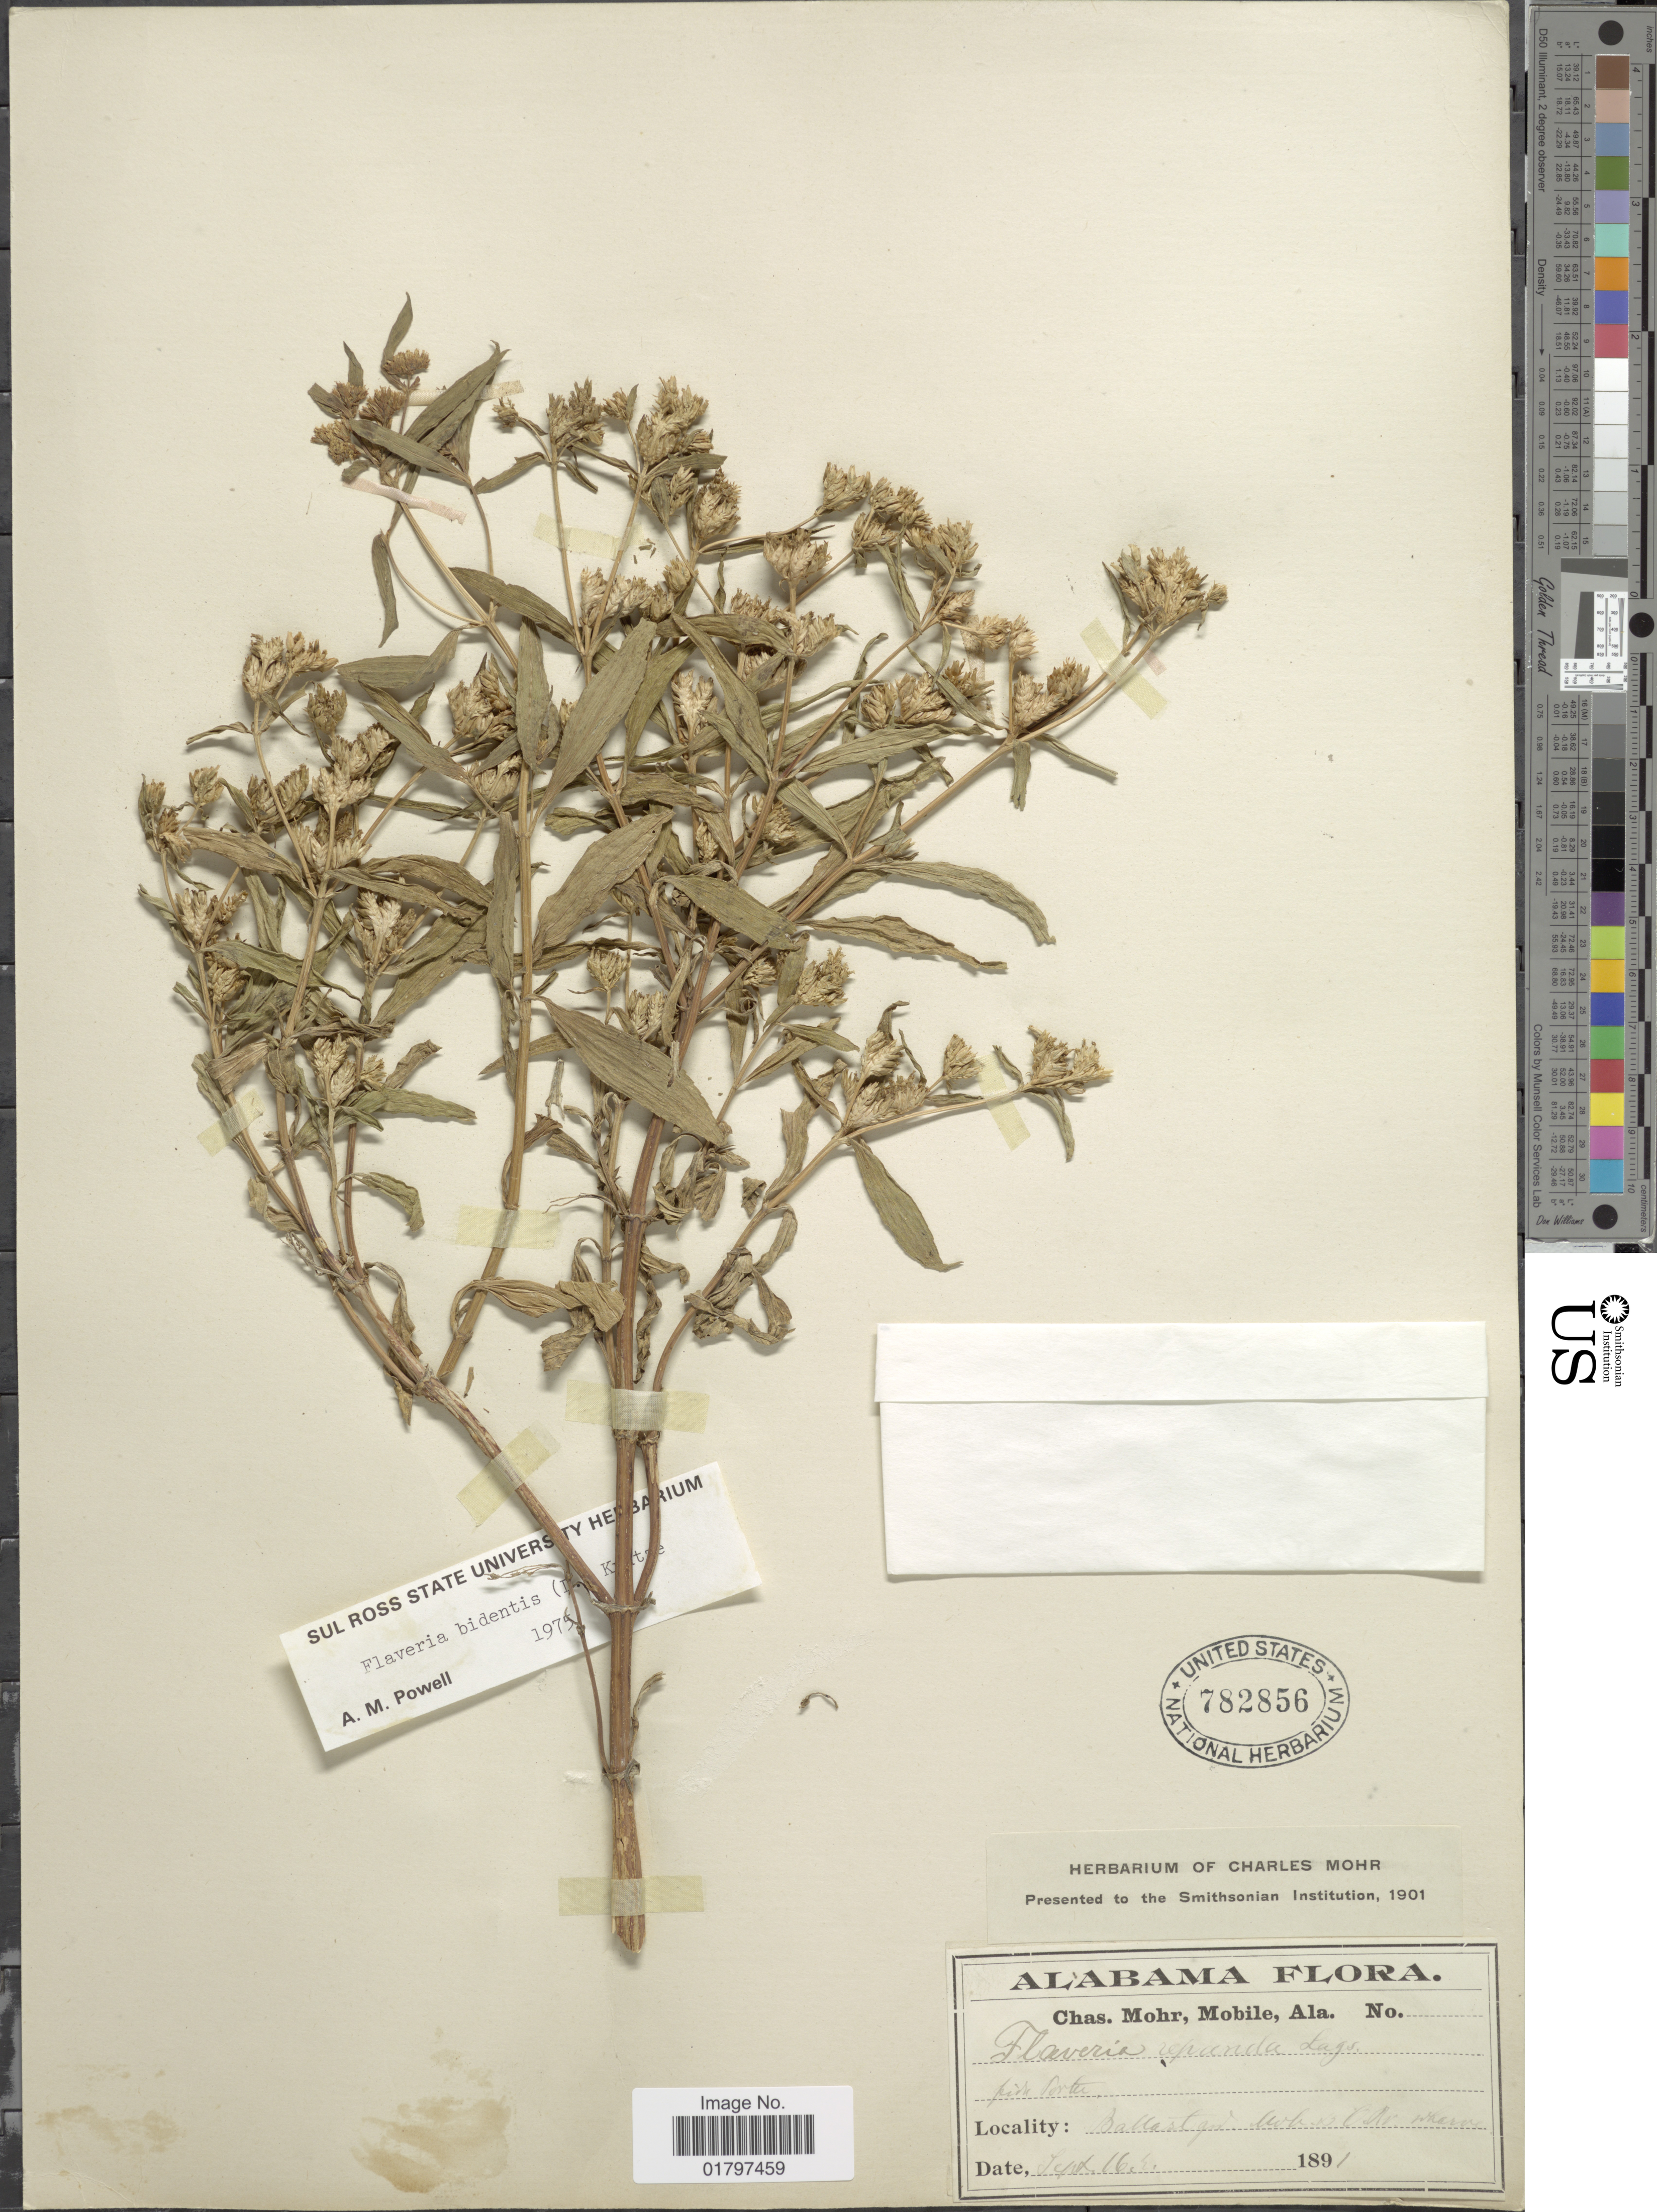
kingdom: Plantae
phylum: Tracheophyta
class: Magnoliopsida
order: Asterales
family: Asteraceae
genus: Flaveria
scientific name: Flaveria bidentis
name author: (L.) Kuntze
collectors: Mohr, C. T. (herbarium)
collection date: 1891-09-16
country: United States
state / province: Alabama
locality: Ballastgrd Mob.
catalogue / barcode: US 782856